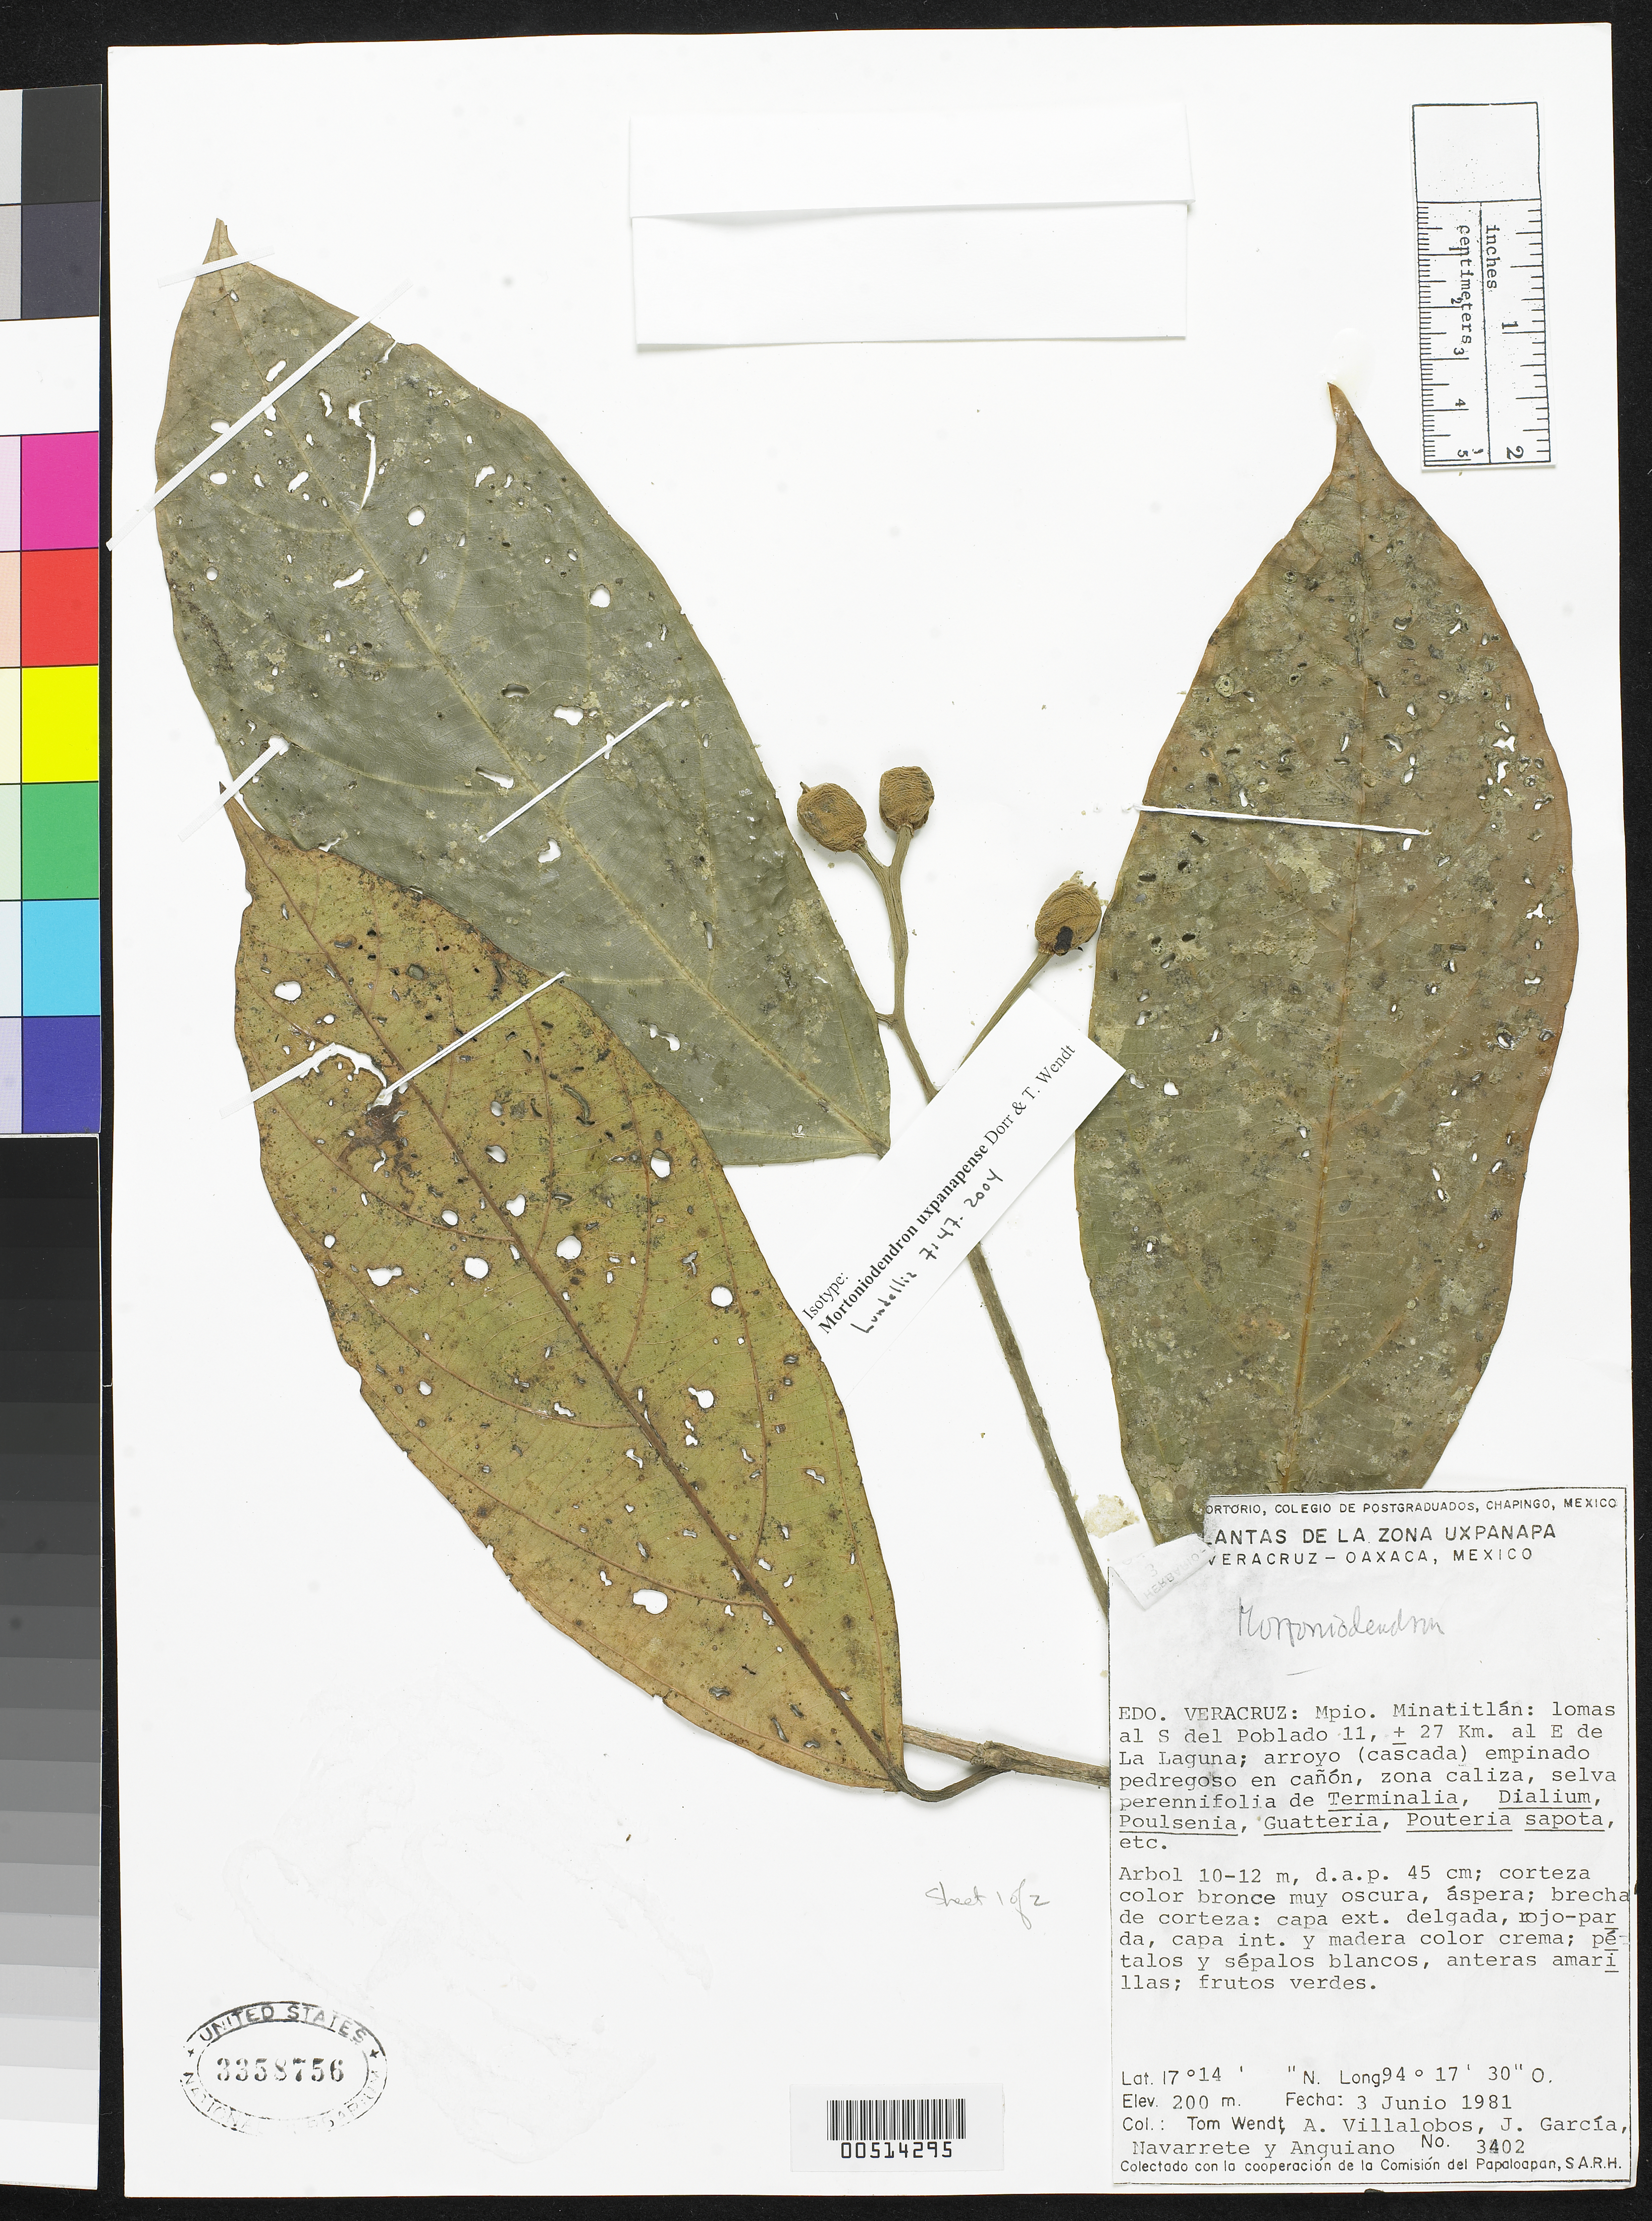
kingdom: Plantae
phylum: Tracheophyta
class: Magnoliopsida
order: Malvales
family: Malvaceae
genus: Mortoniodendron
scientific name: Mortoniodendron uxpanapense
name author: Dorr & T. Wendt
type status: Isotype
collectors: T. L. Wendt, A. Villalobos, J. García, I. Navarrete & -. Anguiano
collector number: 3402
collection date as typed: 03 Jun 1981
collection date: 1981-06-03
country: Mexico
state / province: Veracruz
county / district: Minatitlán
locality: Lomas al S del Poblado, ± 27 km al E de La Laguna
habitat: Arroyo (cascada) empinado pedregoso en cañón, zona caliza, selva perennifolia de Terminalia, Dialum, Poulsenia, Guatteria ETC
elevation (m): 200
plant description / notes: Holotype at CHAPA.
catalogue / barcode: US 3358756